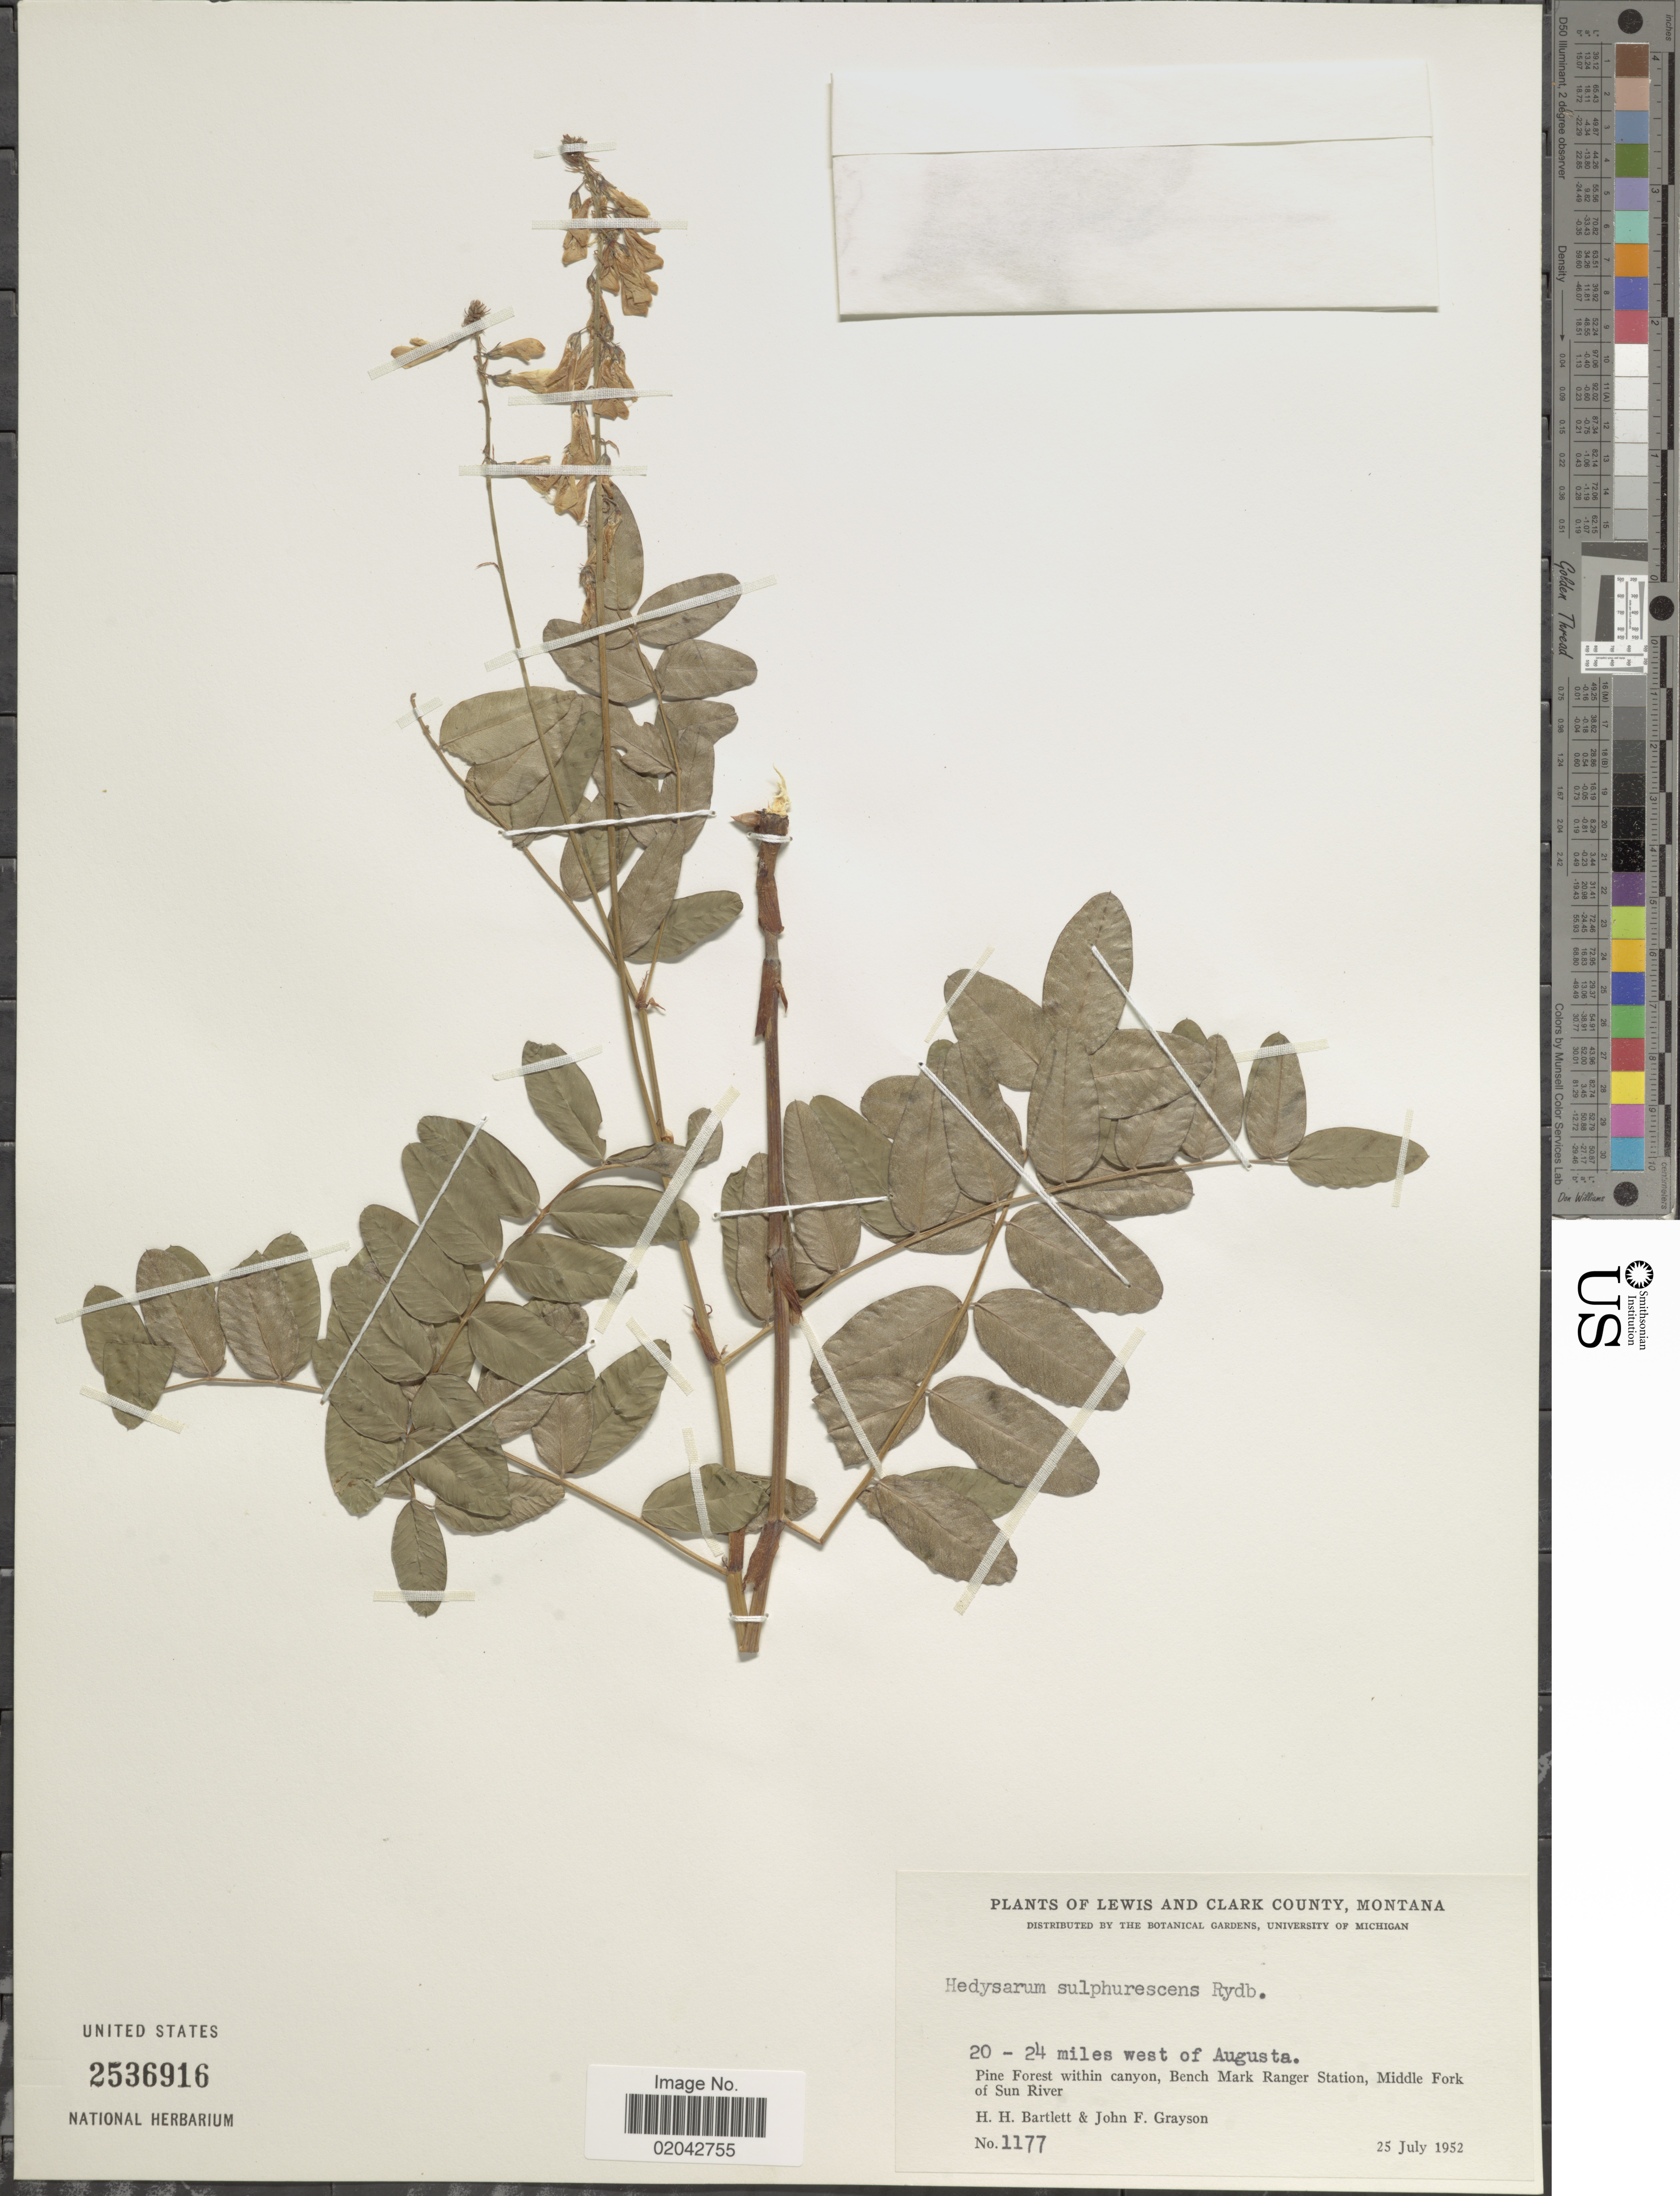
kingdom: Plantae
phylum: Tracheophyta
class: Magnoliopsida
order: Fabales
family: Fabaceae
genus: Hedysarum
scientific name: Hedysarum sulphurescens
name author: Rydb.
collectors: H. H. Bartlett & J. Grayson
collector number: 1177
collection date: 1952-07-25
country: United States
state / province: Montana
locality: Lewis and Clark County, 20-24 miles west of Augusta, Pine Forest within canyon, Brench Mark Ranger Station, Middle Fork of Sun River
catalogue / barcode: US 2536916